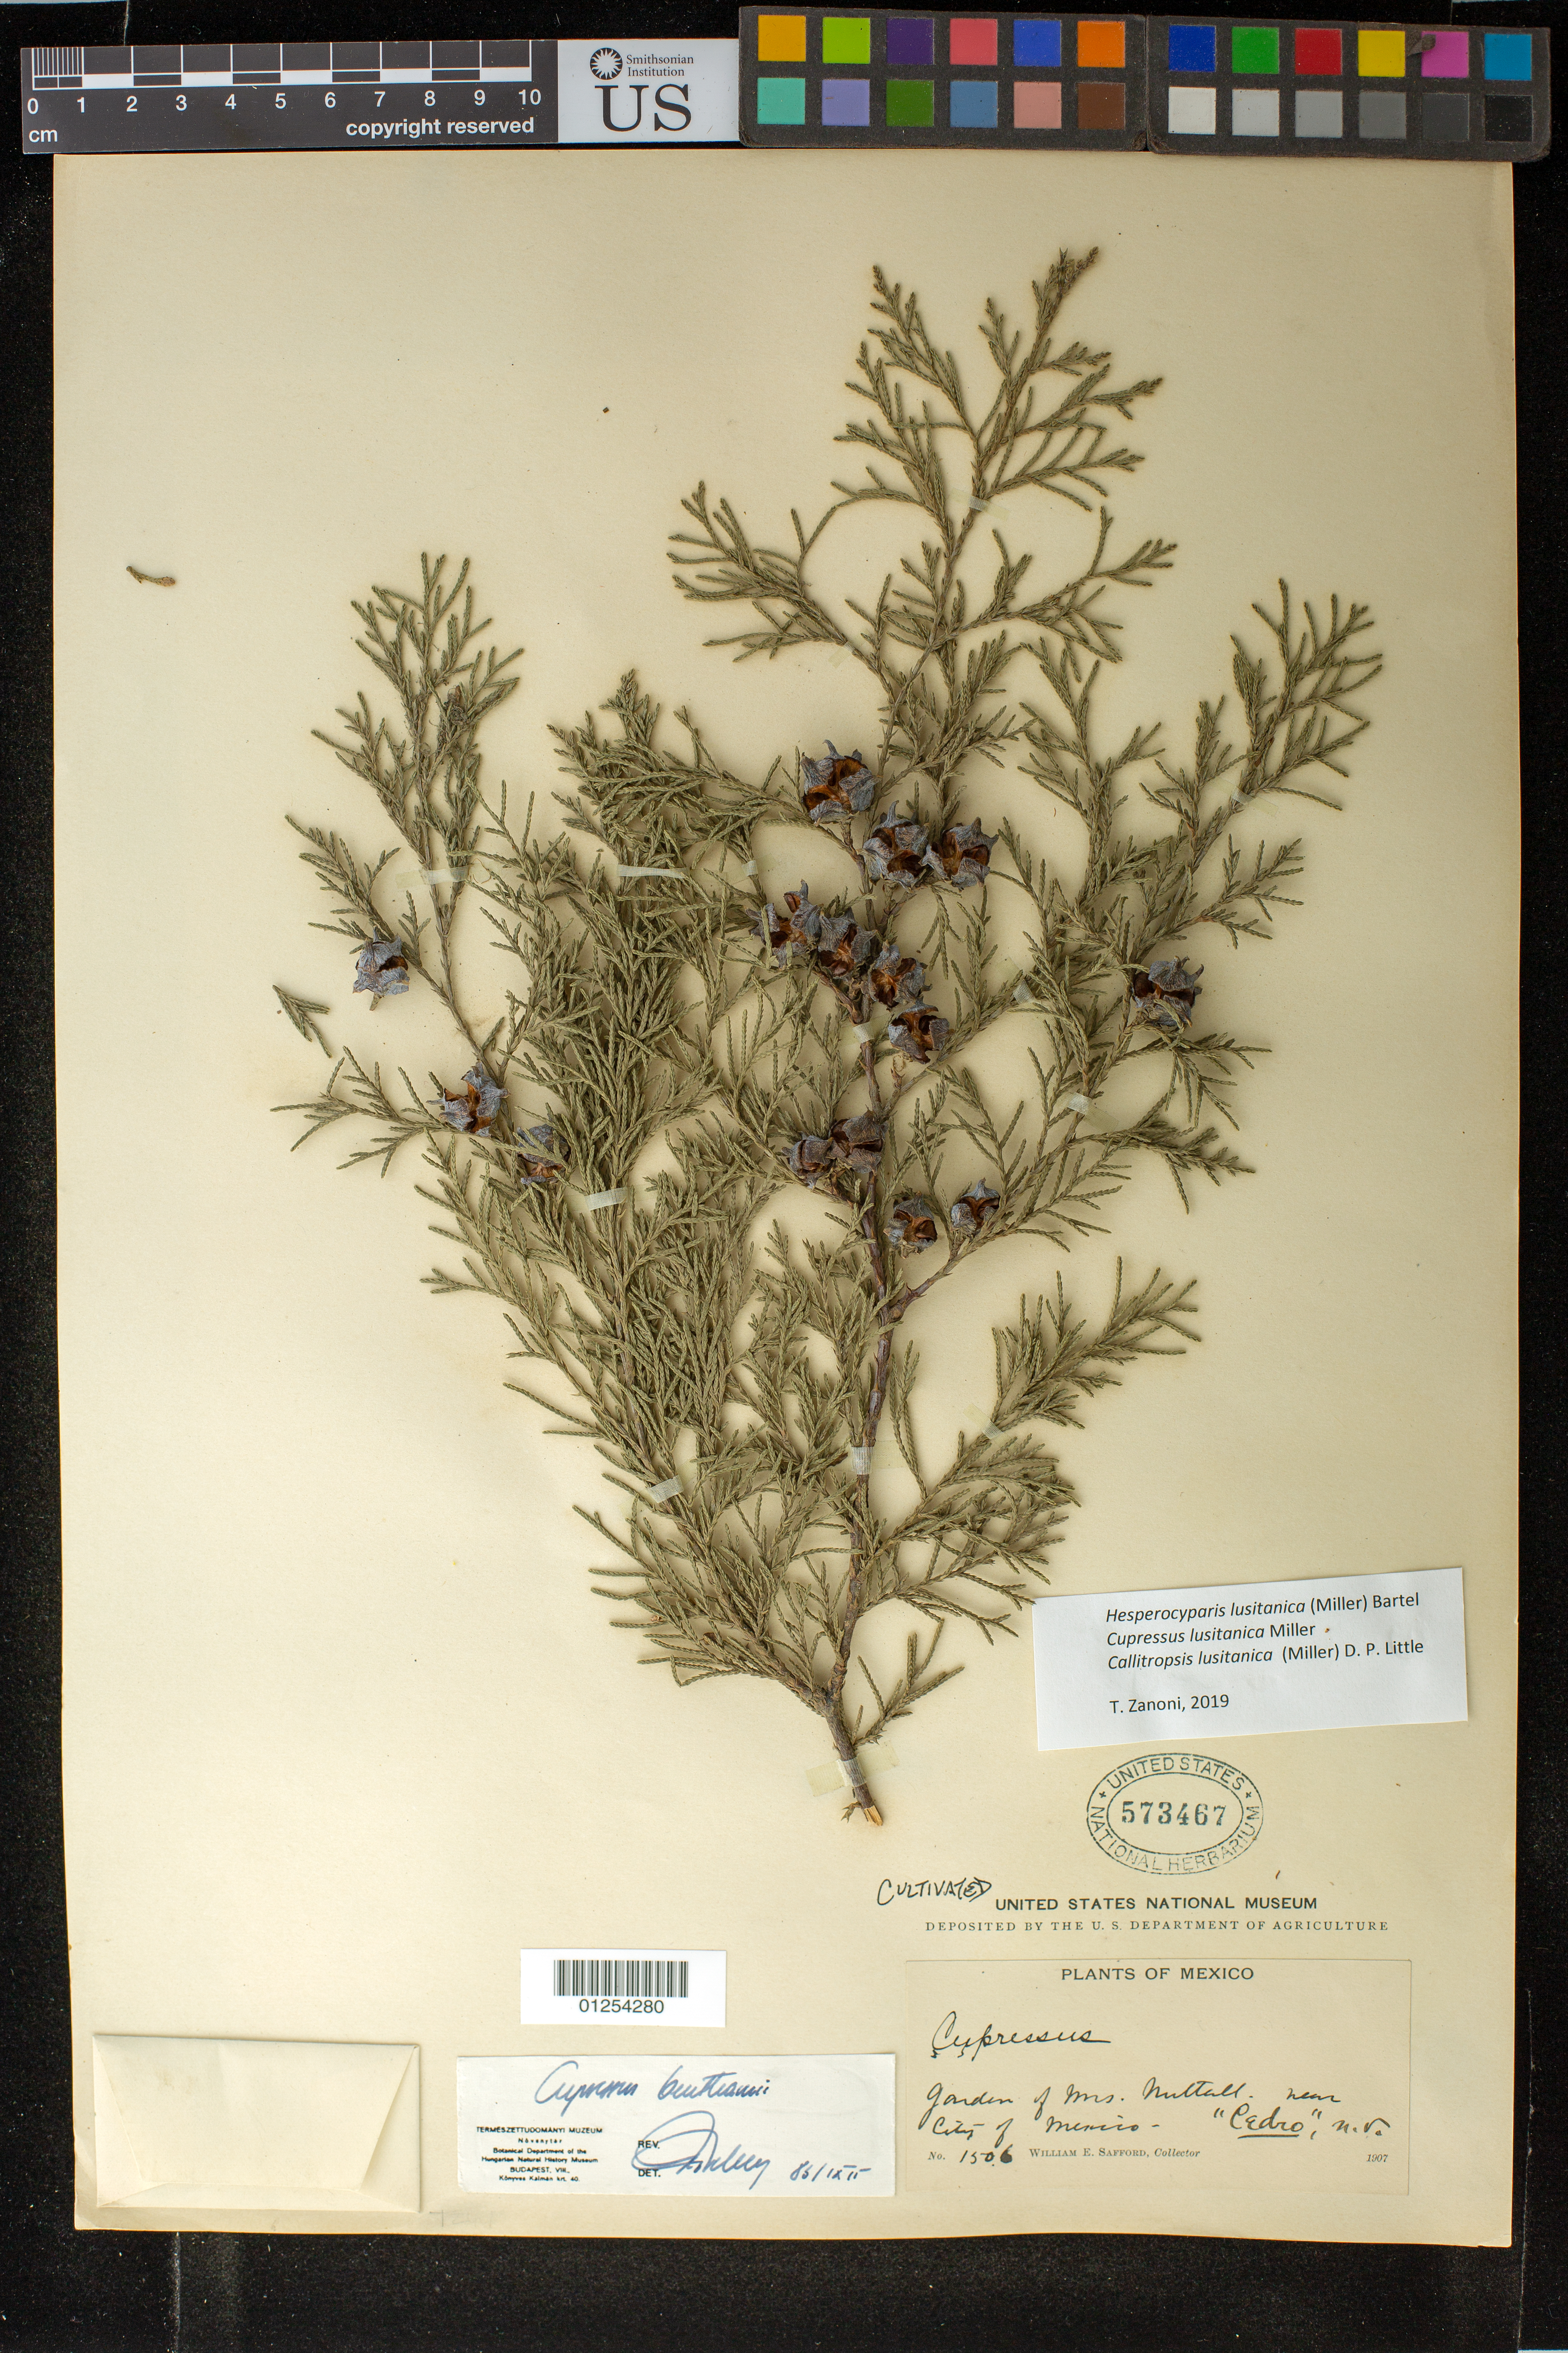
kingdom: Plantae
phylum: Tracheophyta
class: Pinopsida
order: Pinales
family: Cupressaceae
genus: Hesperocyparis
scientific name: Hesperocyparis lusitanica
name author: (Miller) Bartel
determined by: Zanoni, T. A., (NY), New York Botanical Garden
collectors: W. E. Safford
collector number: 1506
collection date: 1907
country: Mexico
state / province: México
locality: Garden of Mrs. Nuttall near City of Mexico.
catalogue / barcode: US 573467